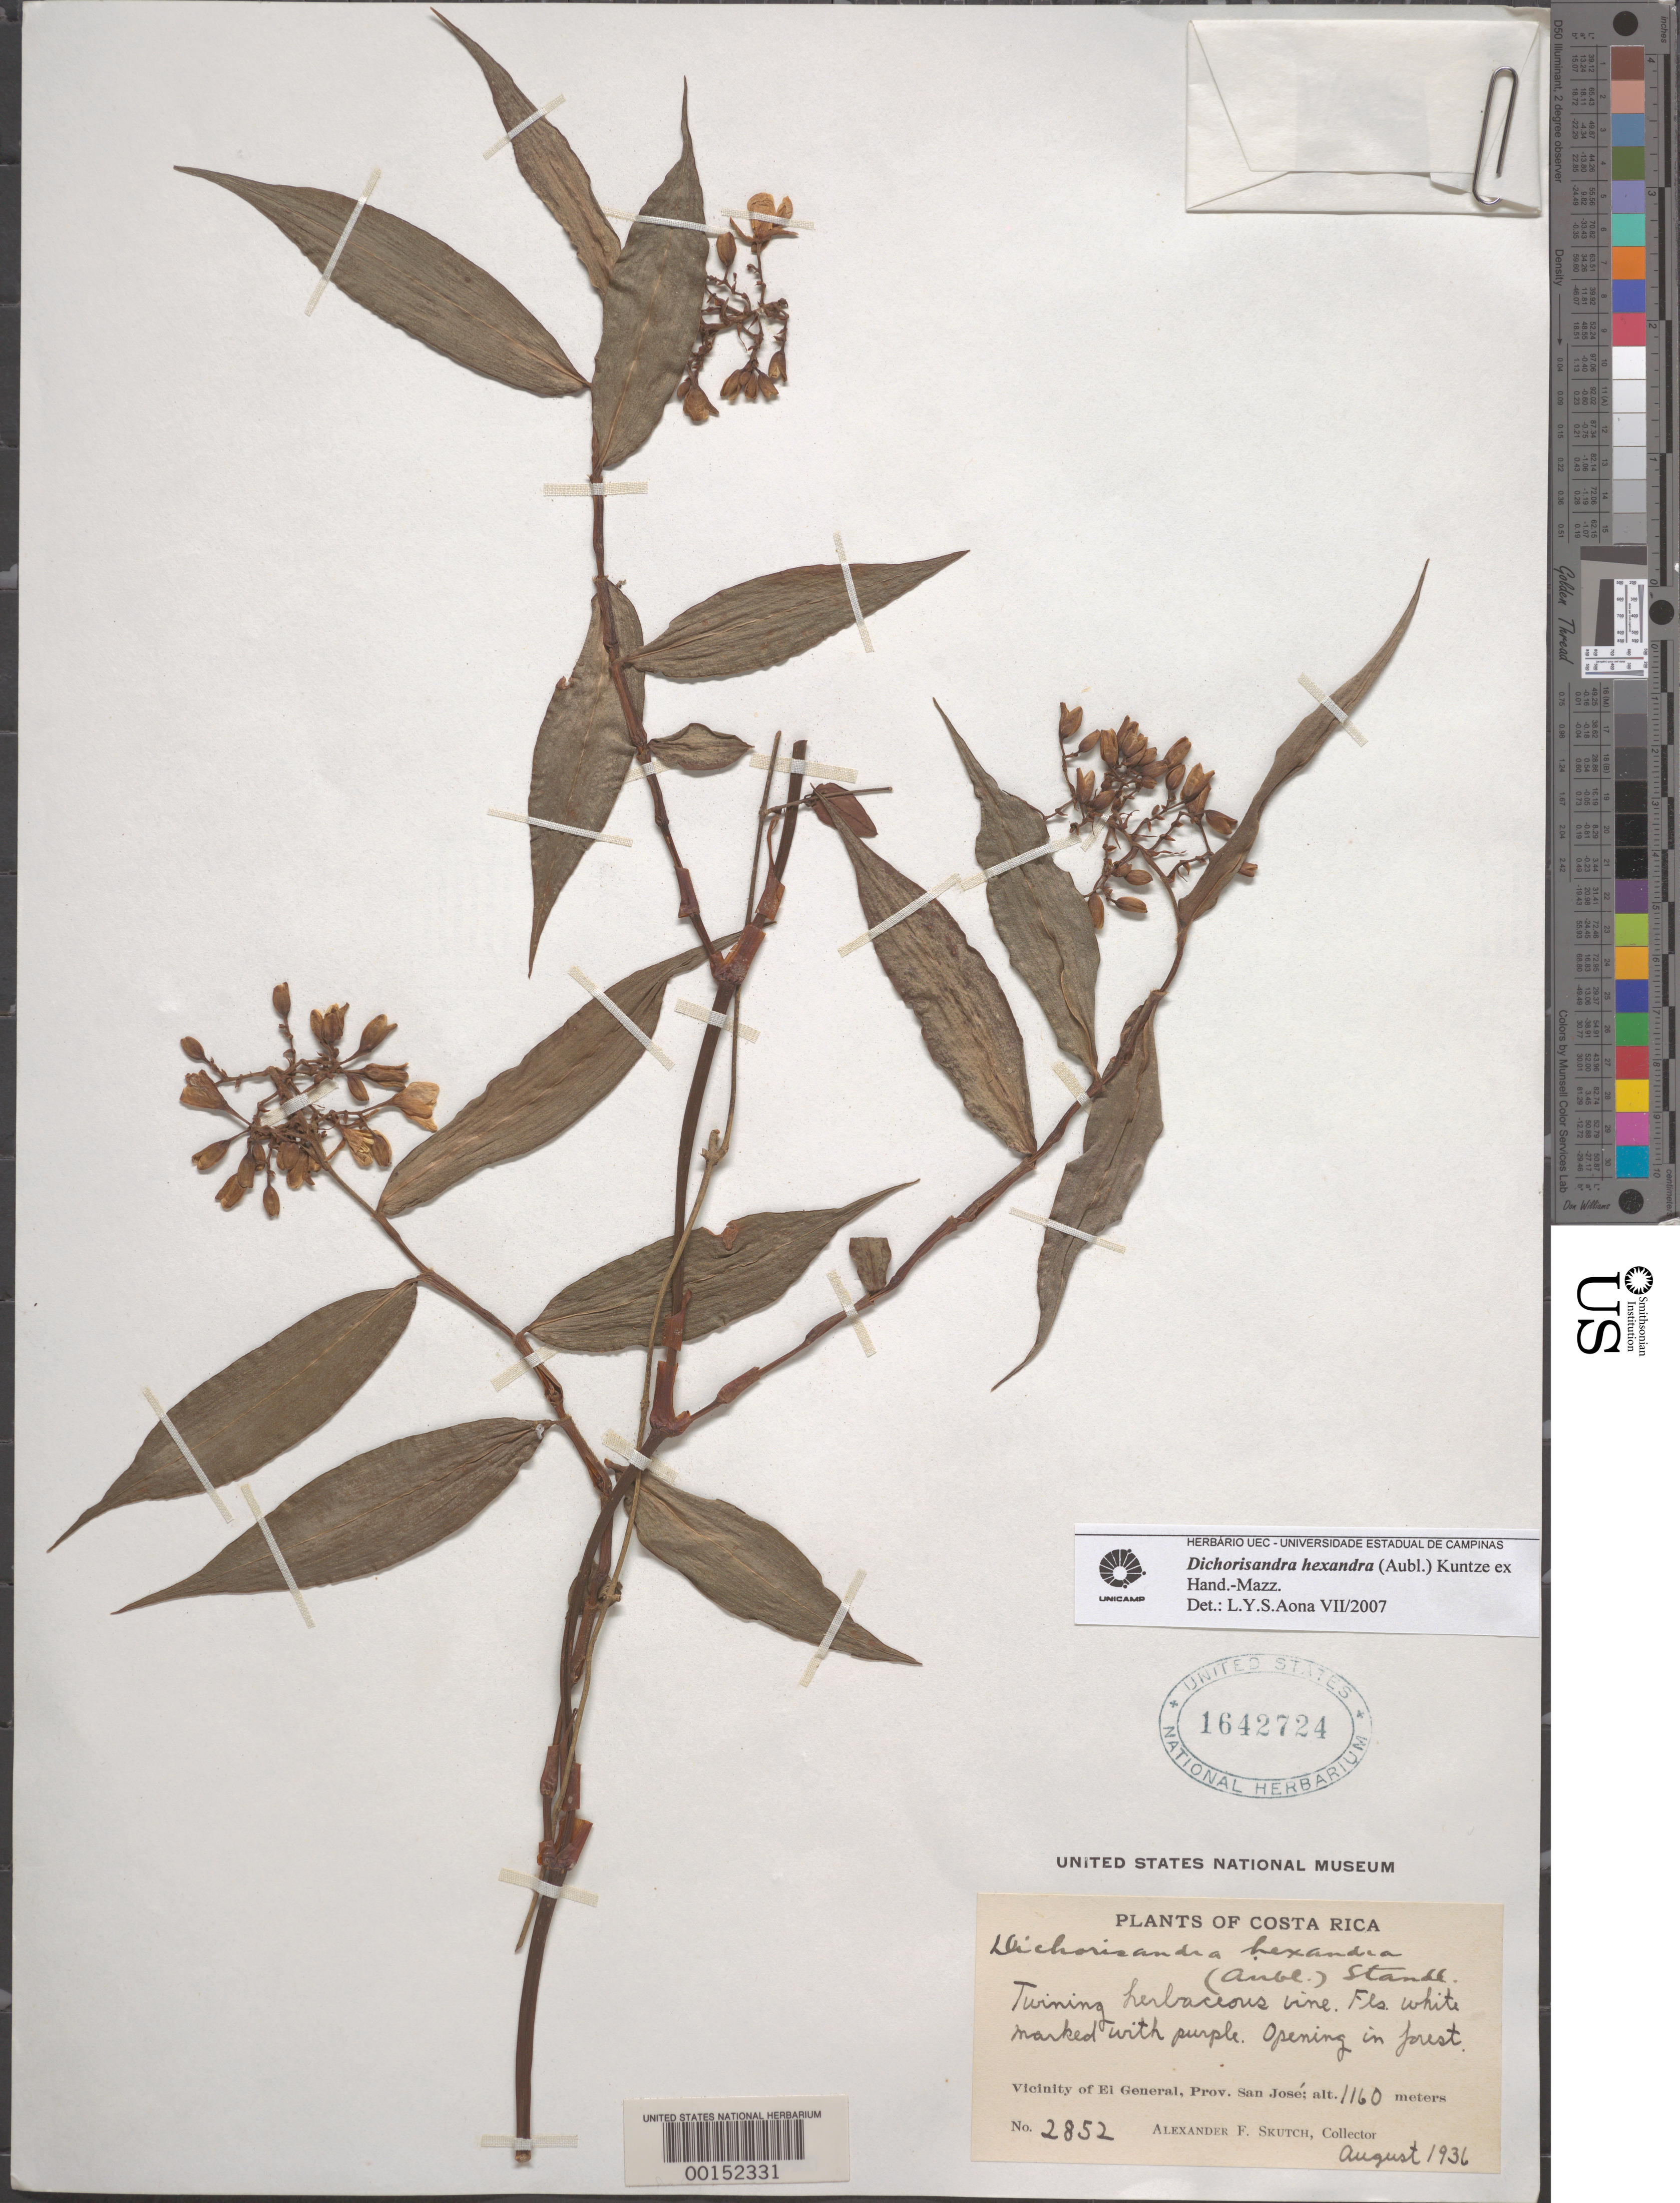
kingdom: Plantae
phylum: Tracheophyta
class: Liliopsida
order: Commelinales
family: Commelinaceae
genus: Dichorisandra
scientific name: Dichorisandra hexandra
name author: (Aubl.) Standl.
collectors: A. F. Skutch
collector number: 2852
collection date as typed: Aug 1936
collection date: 1936-08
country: Costa Rica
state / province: San José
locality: El General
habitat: Forest clearing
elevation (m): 1160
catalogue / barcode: US 1642724